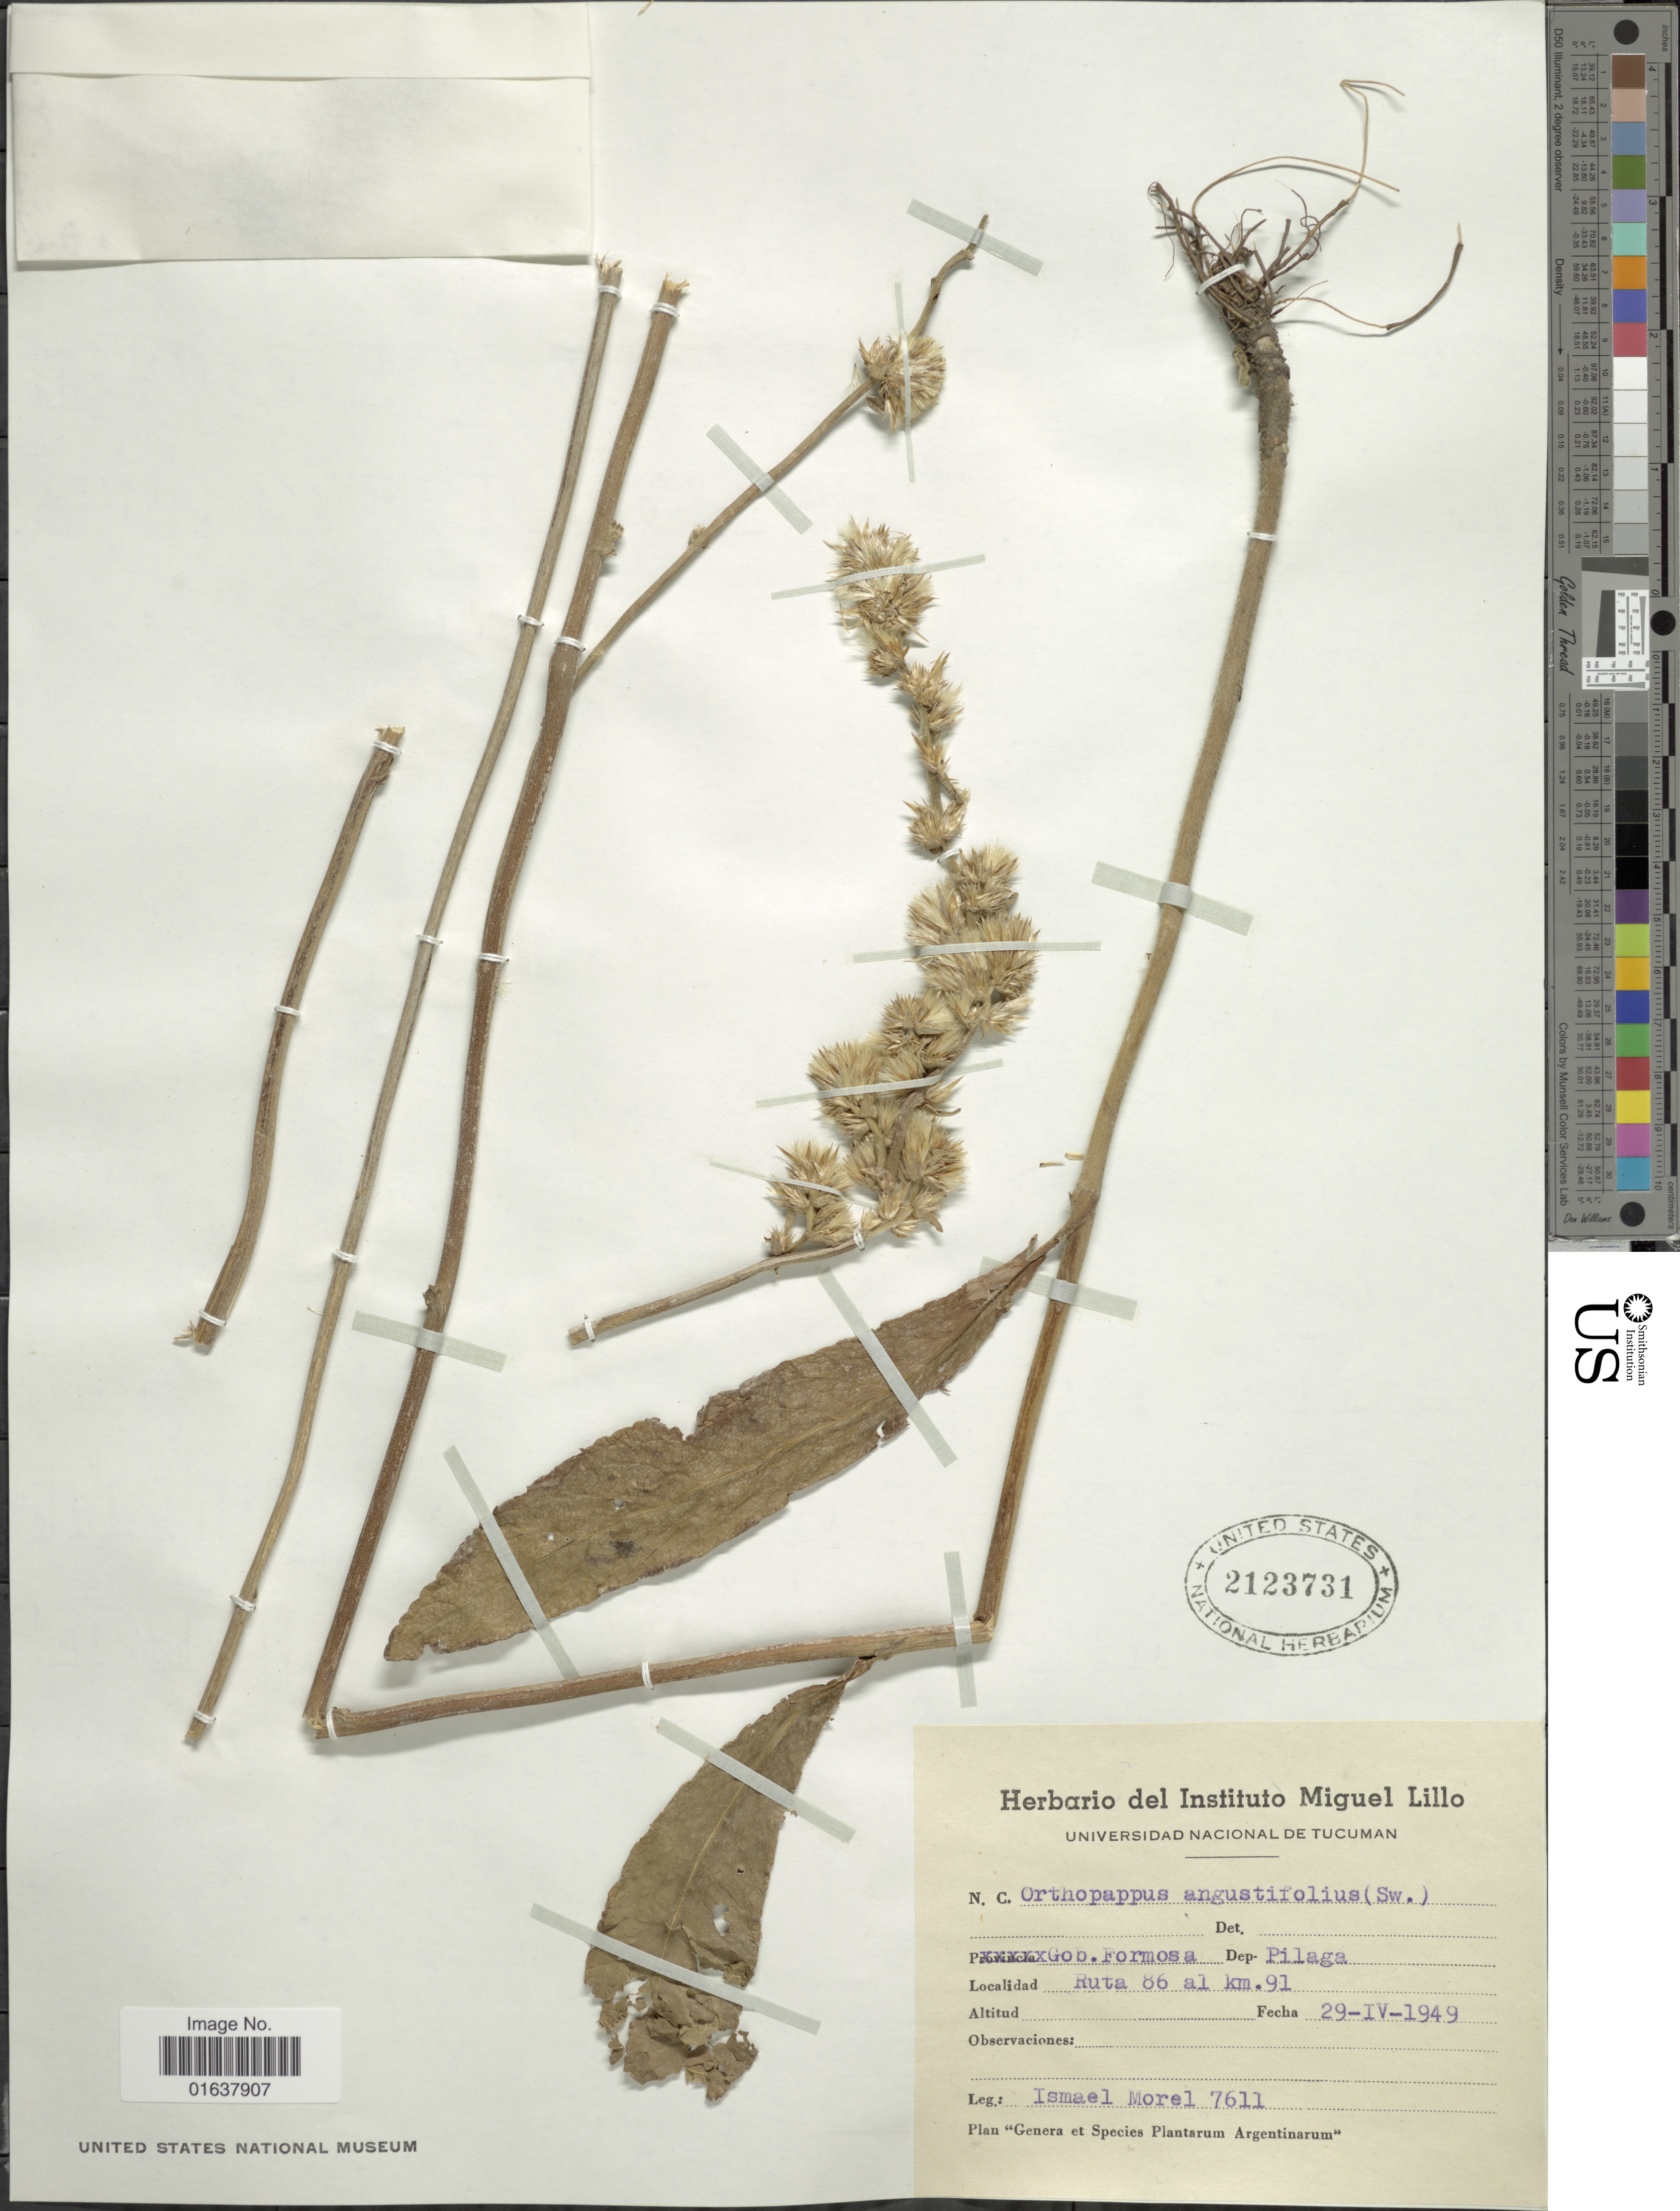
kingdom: Plantae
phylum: Tracheophyta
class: Magnoliopsida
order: Asterales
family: Asteraceae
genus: Orthopappus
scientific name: Orthopappus angustifolius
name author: (Sw.) Gleason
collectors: I. Morel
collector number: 7611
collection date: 1949-04-29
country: Argentina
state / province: Formosa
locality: Gob. Formosa. Dep. Pilaga. Ruta 86 al km 91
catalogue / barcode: US 2123731